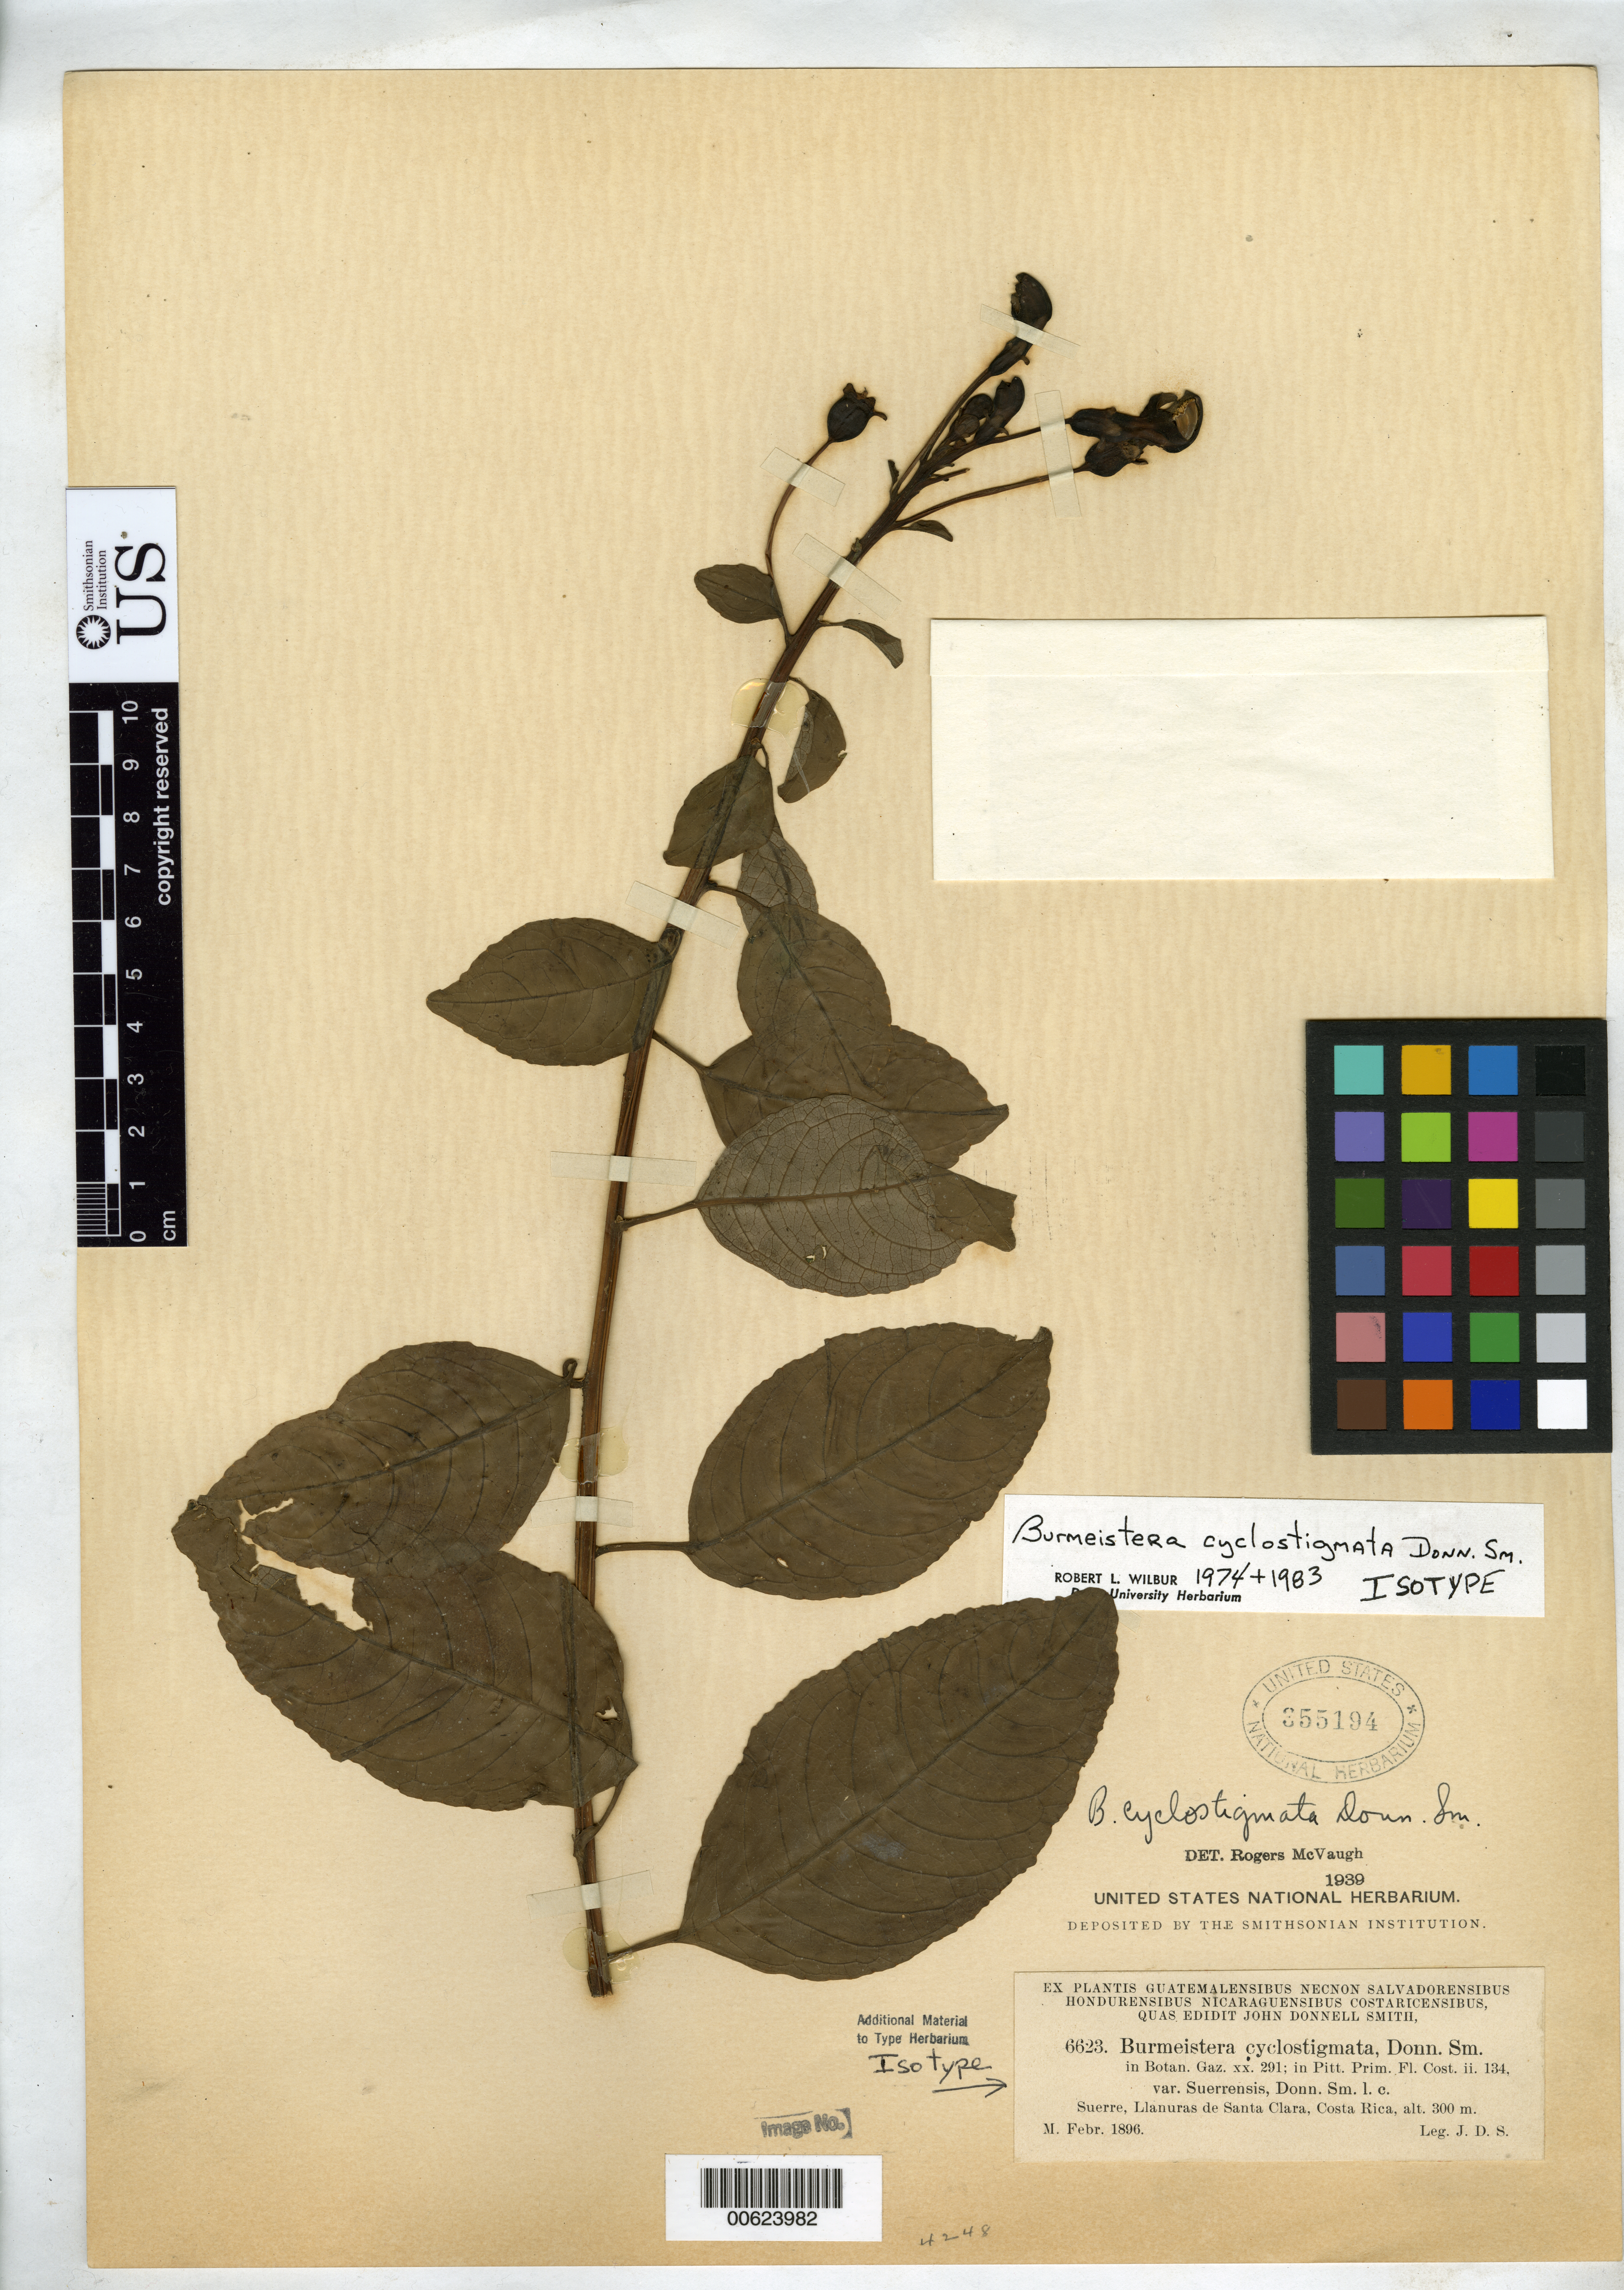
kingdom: Plantae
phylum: Tracheophyta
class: Magnoliopsida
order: Asterales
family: Campanulaceae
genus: Burmeistera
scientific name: Burmeistera cyclostigmata var. suerrensis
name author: Donn. Sm.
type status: Isotype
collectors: J. Donnell Smith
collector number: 6623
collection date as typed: Feb 1896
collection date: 1896-02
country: Costa Rica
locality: Suerre, Llanuras de Santa Clara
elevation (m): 300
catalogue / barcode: US 355194